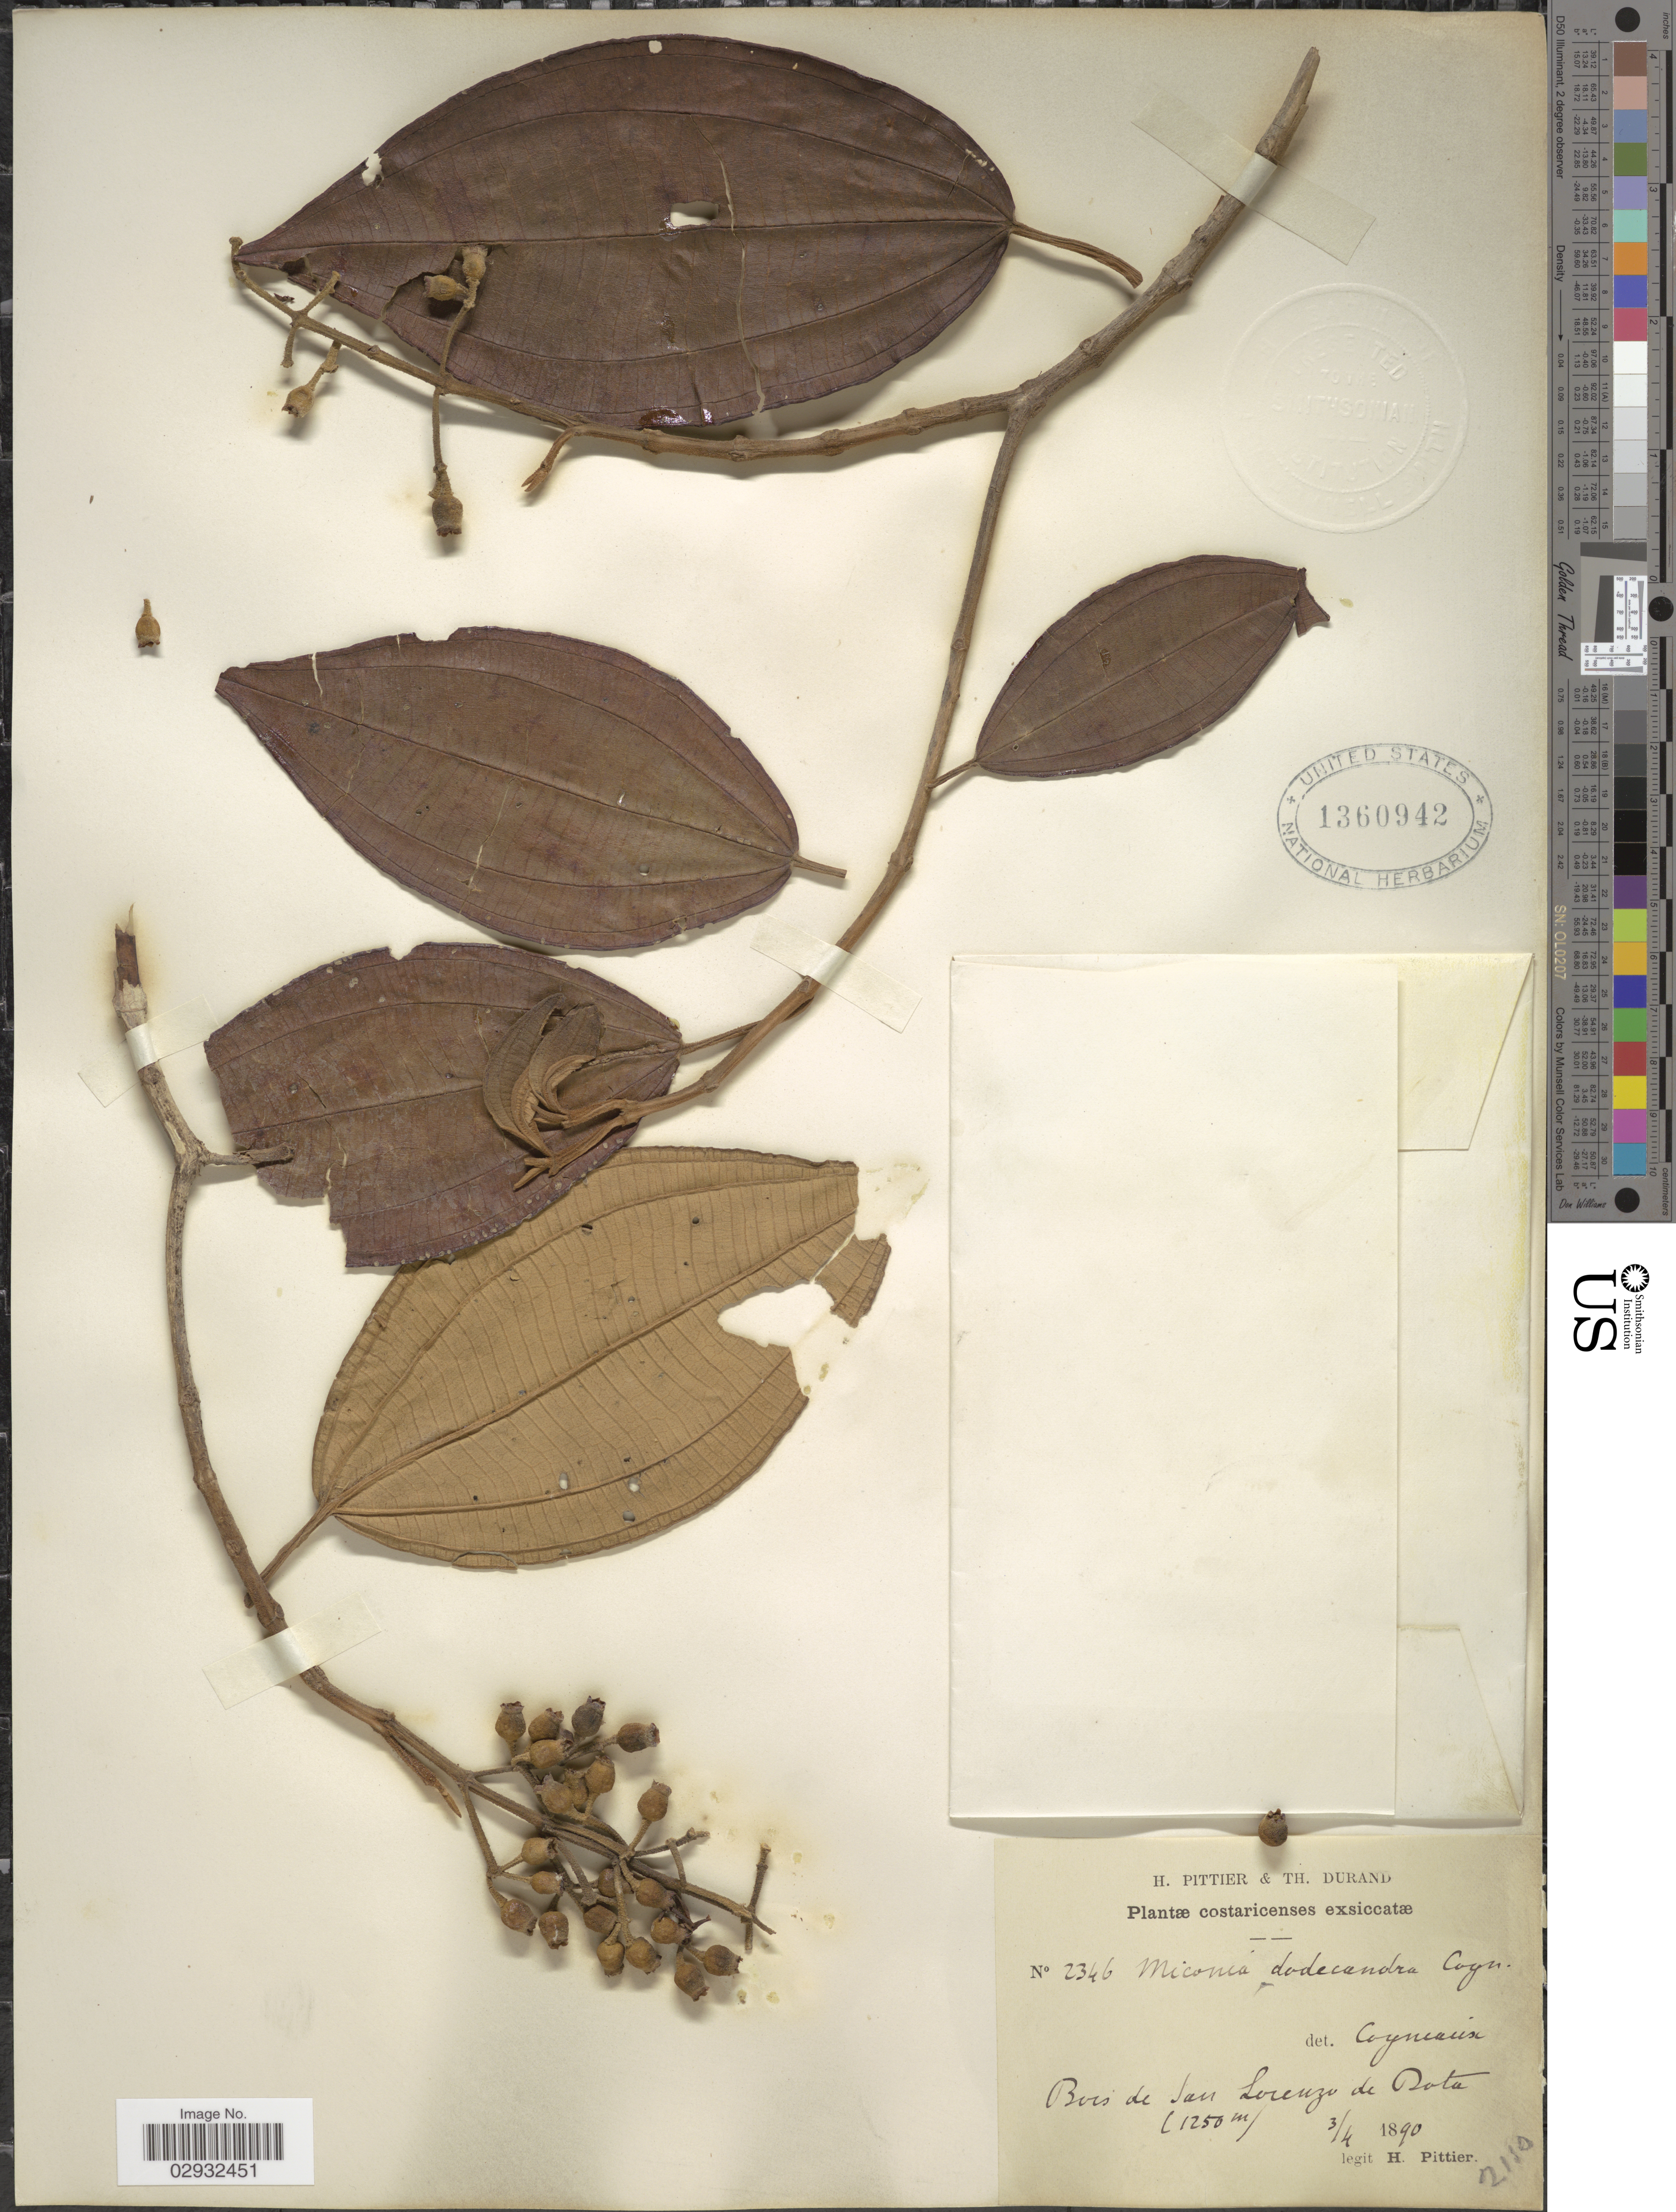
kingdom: Plantae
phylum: Tracheophyta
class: Magnoliopsida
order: Myrtales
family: Melastomataceae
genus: Miconia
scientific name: Miconia dodecandra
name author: Cogn.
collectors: H. F. Pittier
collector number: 2346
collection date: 1890-04-03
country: Costa Rica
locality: Bois de San Lorenzo de Dota.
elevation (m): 1250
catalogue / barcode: US 1360942